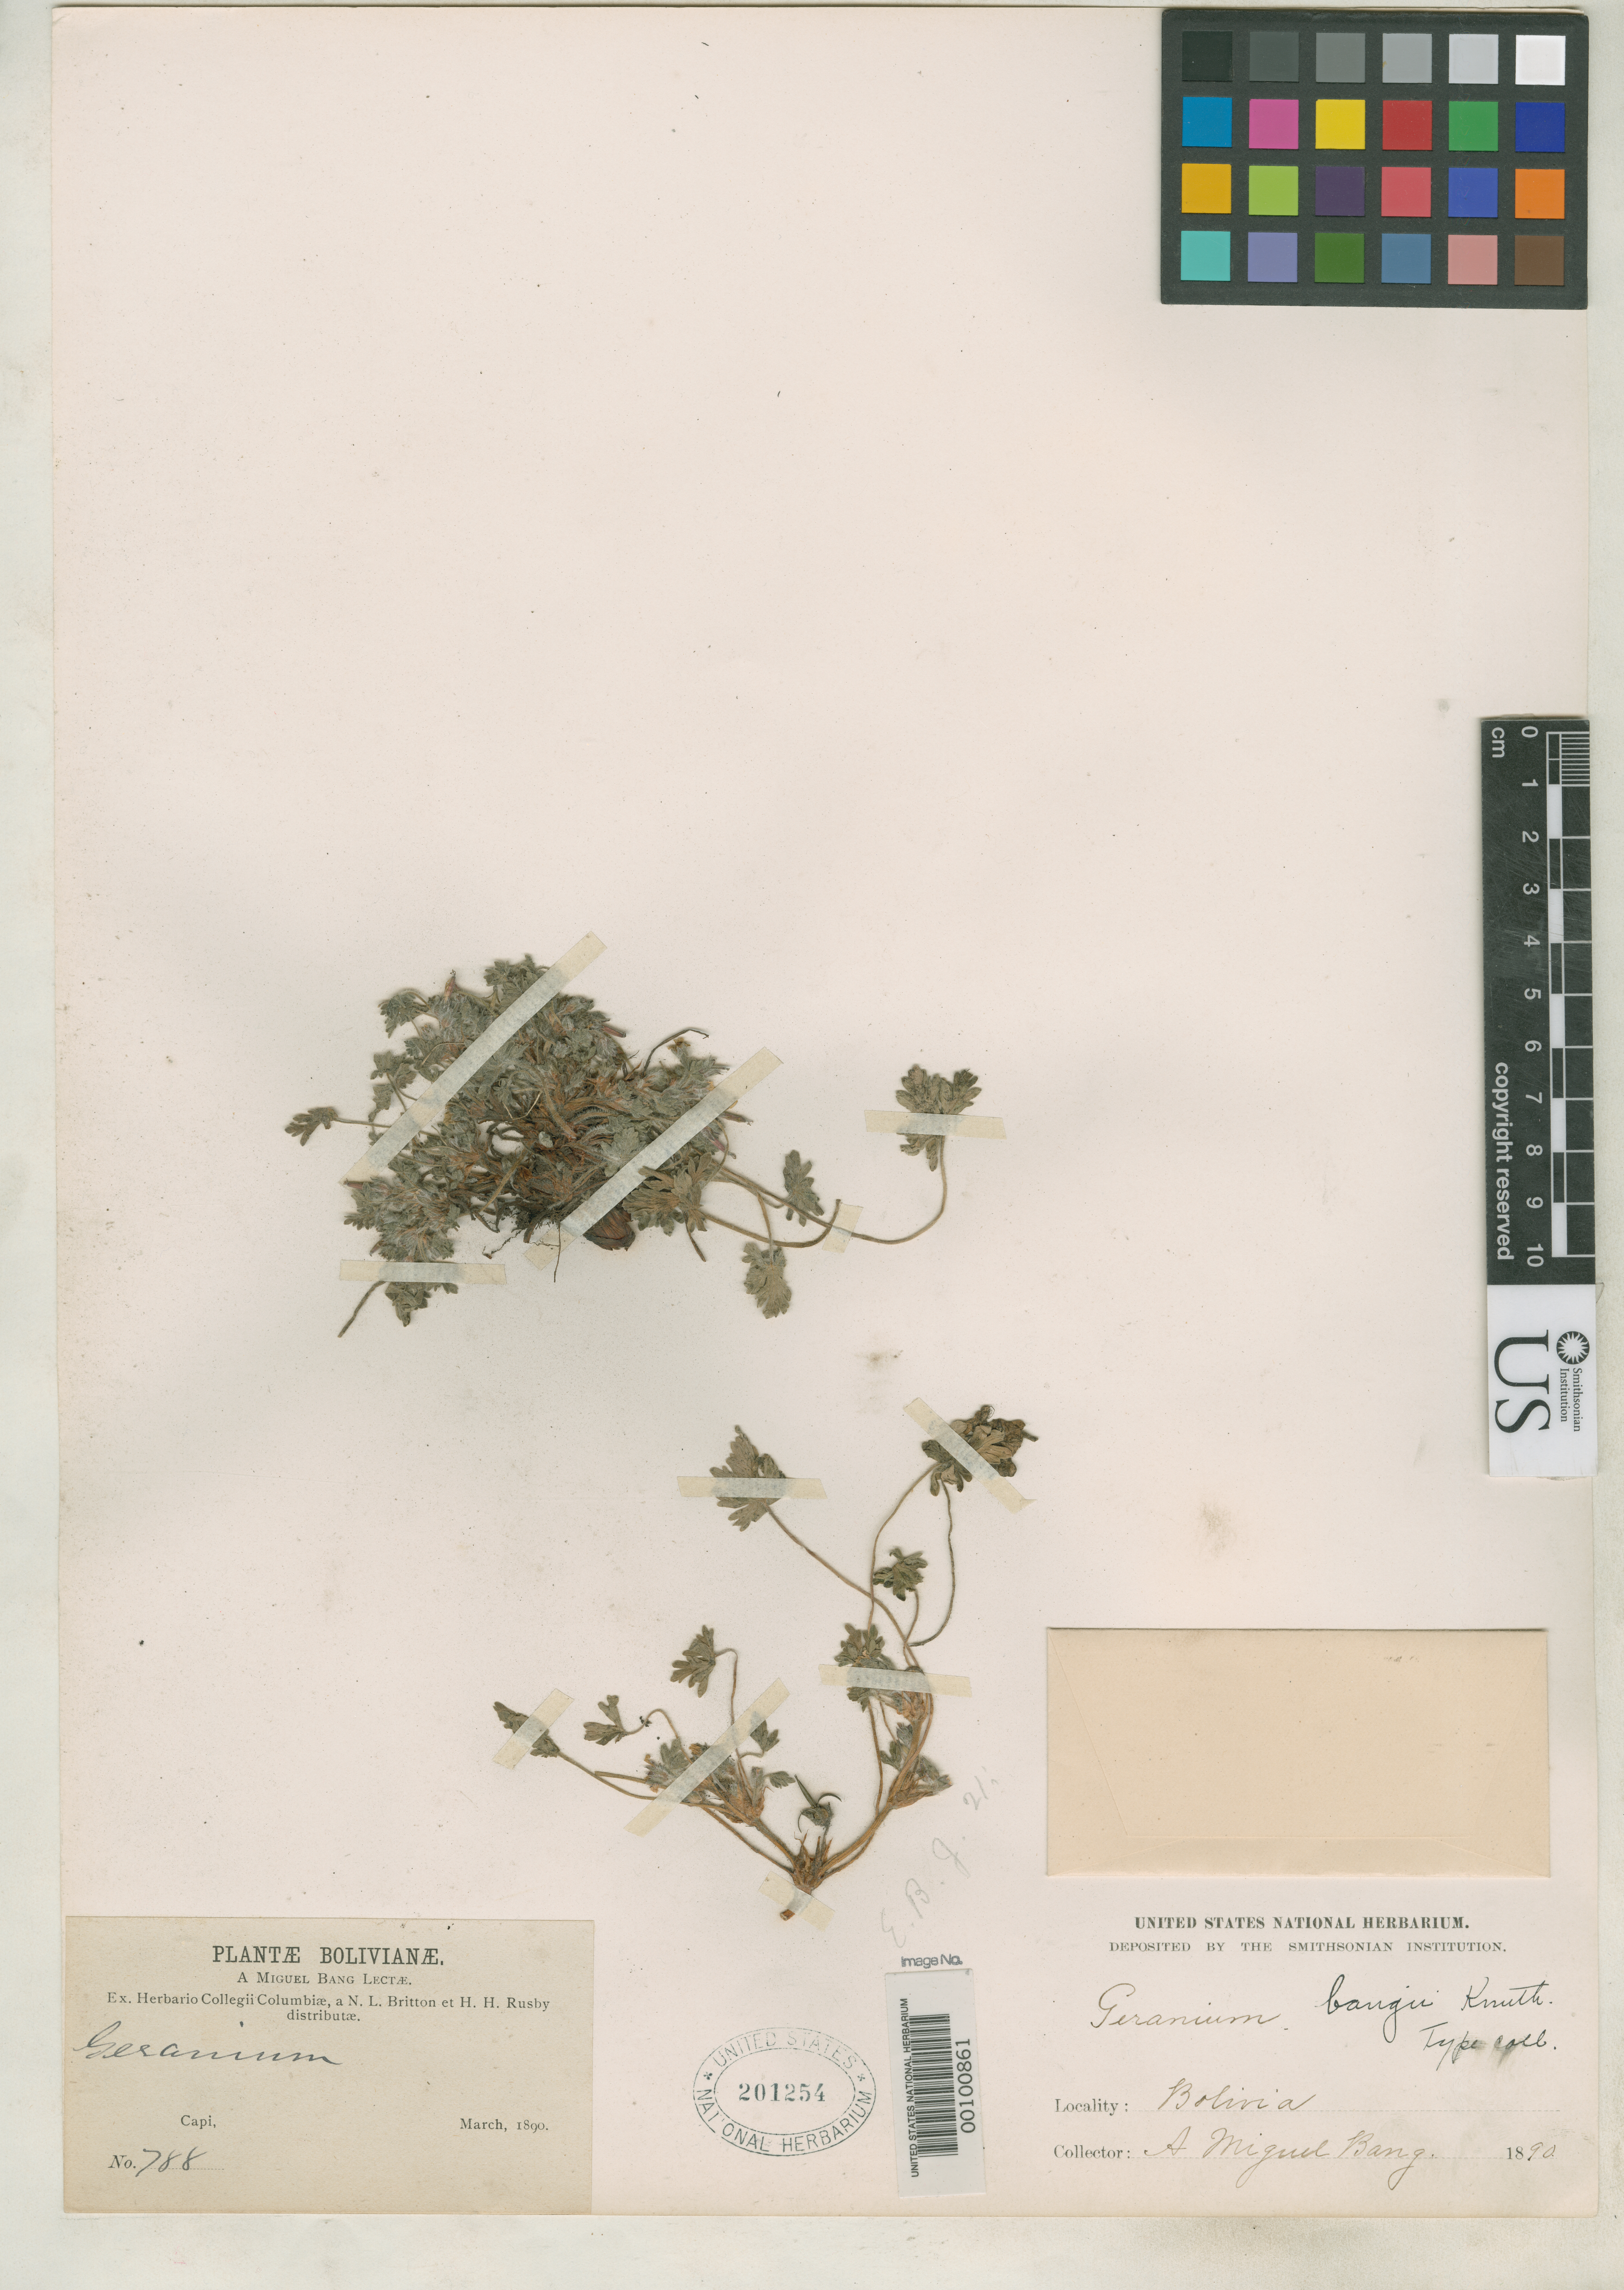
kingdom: Plantae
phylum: Tracheophyta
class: Magnoliopsida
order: Geraniales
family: Geraniaceae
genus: Geranium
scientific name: Geranium bangii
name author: Hieron.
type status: Type Fragment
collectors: M. Bang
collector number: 788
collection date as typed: Mar 1896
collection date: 1896-03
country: Bolivia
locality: Capi.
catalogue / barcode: US 201254